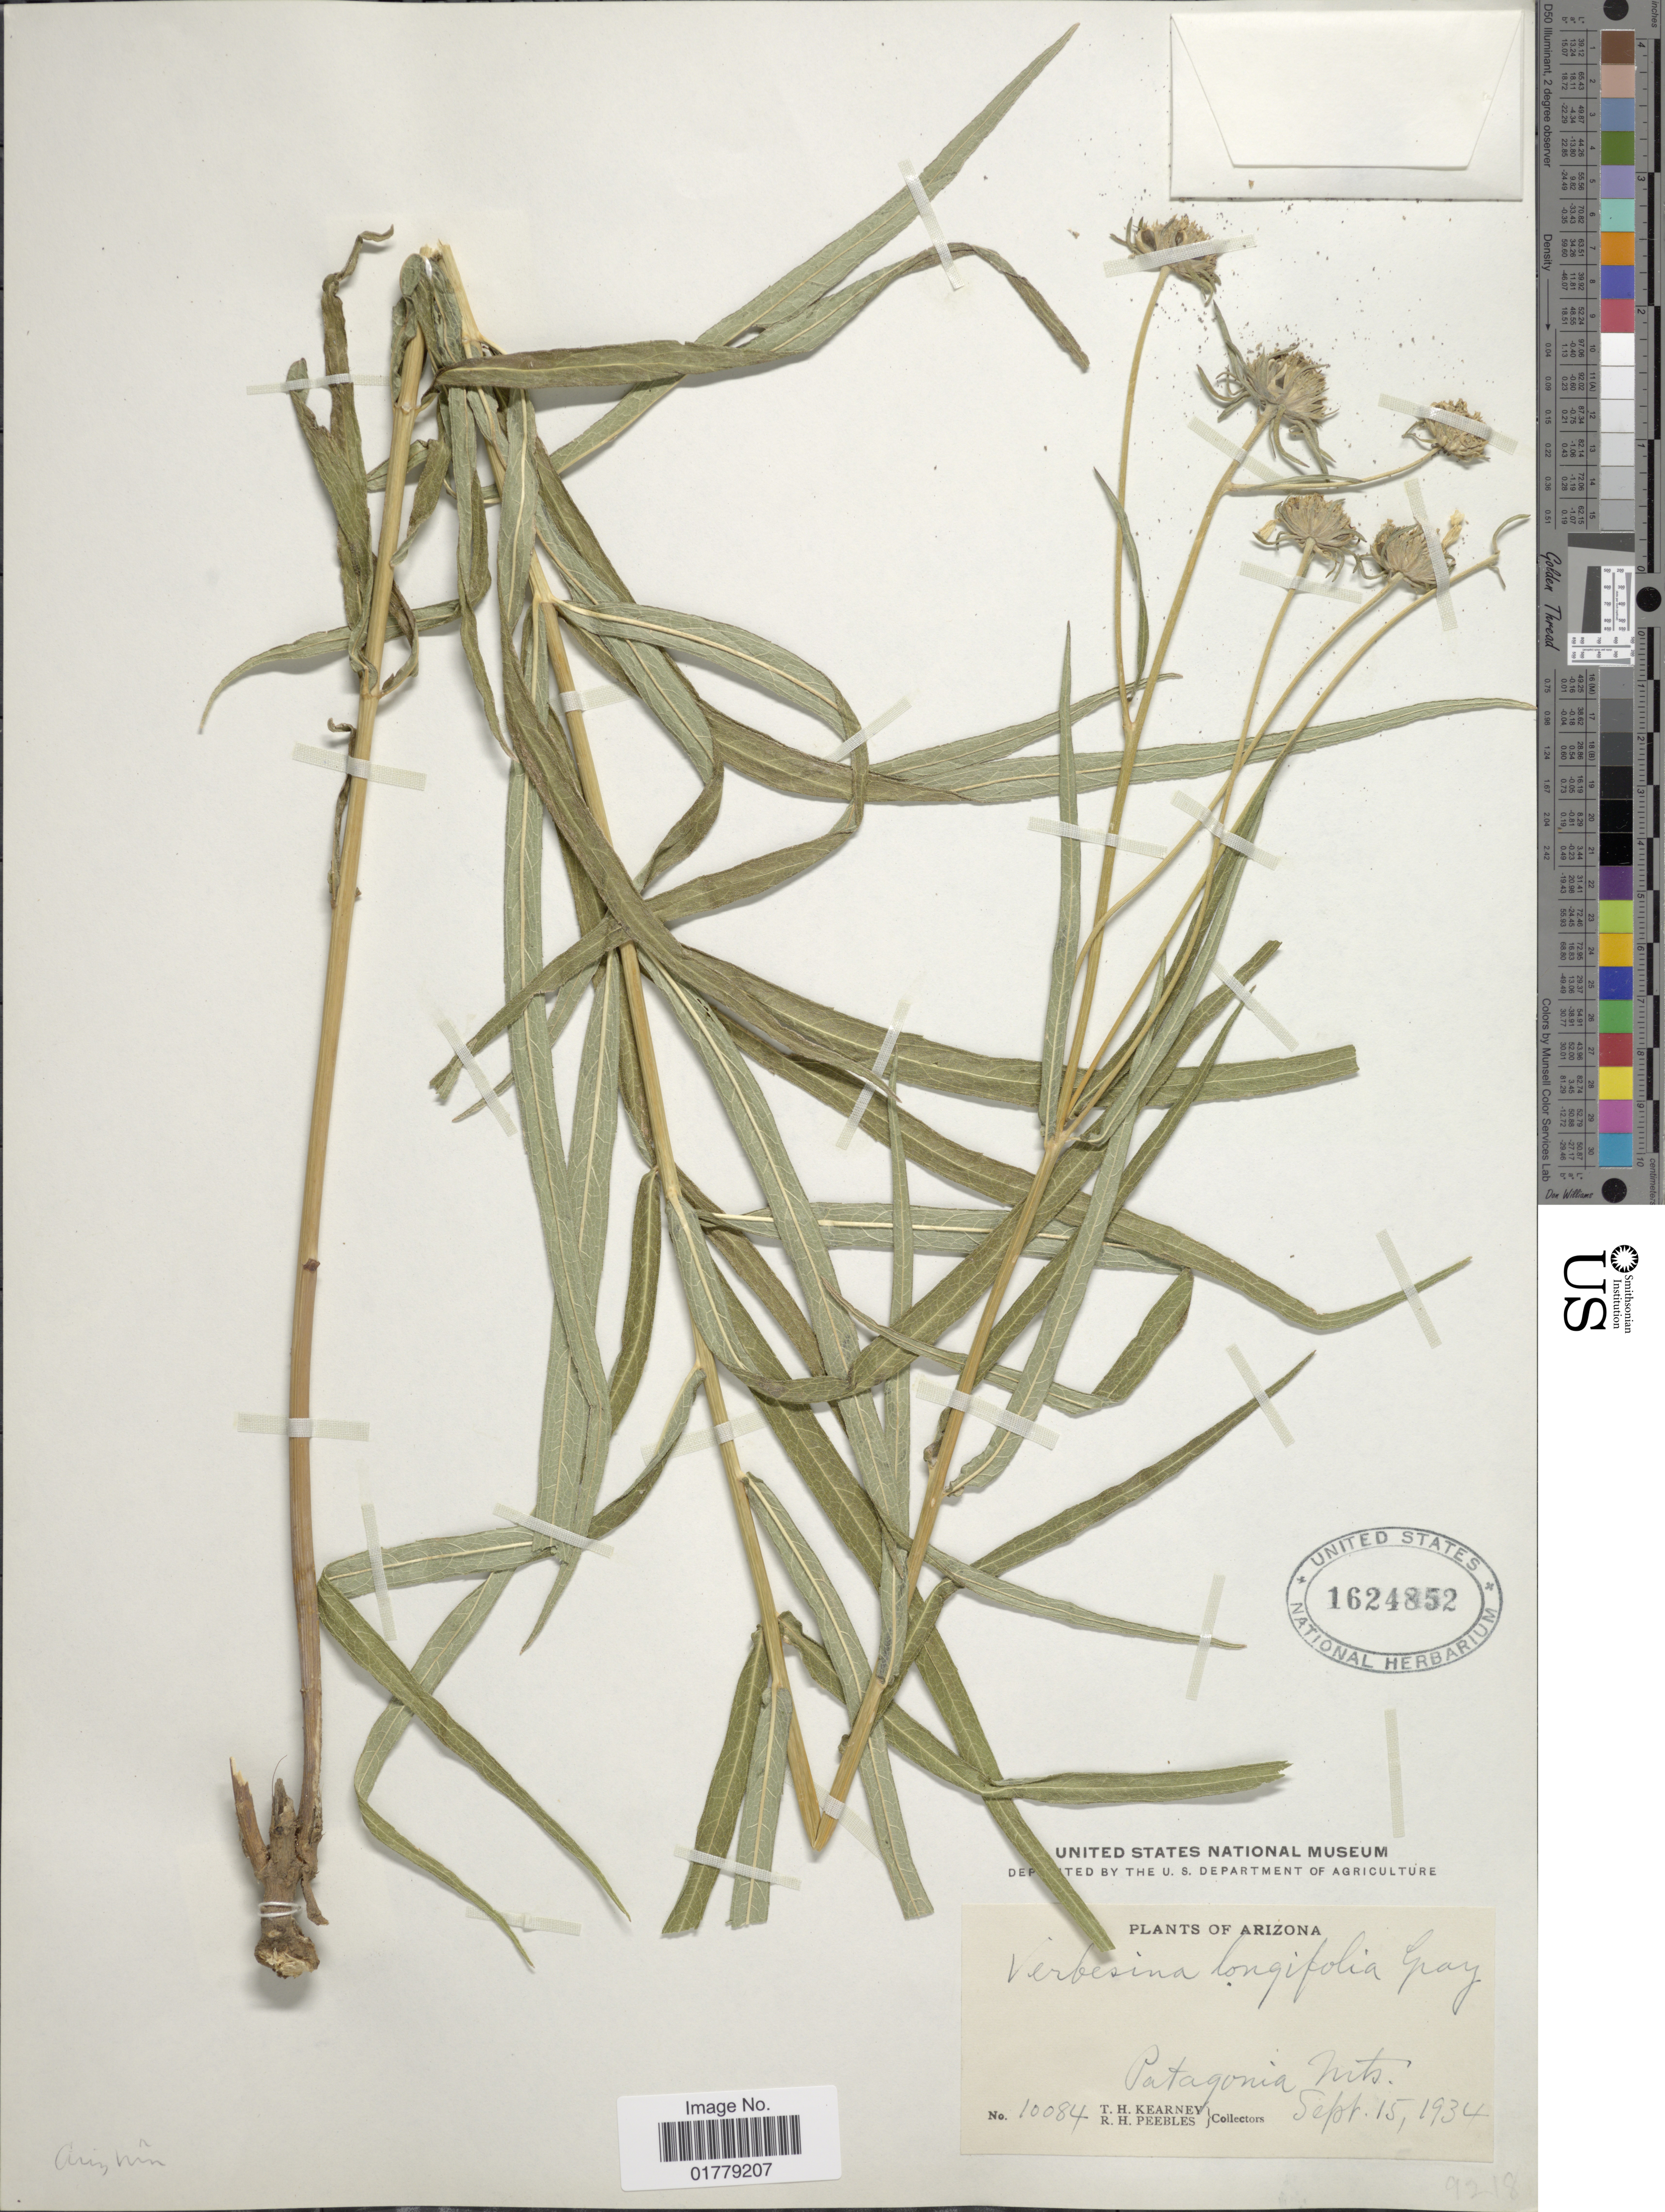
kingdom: Plantae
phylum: Tracheophyta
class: Magnoliopsida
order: Asterales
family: Asteraceae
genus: Verbesina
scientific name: Verbesina longifolia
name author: A. Gray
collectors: T. H. Kearney & R. H. Peebles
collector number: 10084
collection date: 1934-09-15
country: United States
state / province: Arizona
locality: Patagonia Mts.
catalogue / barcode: US 1624852